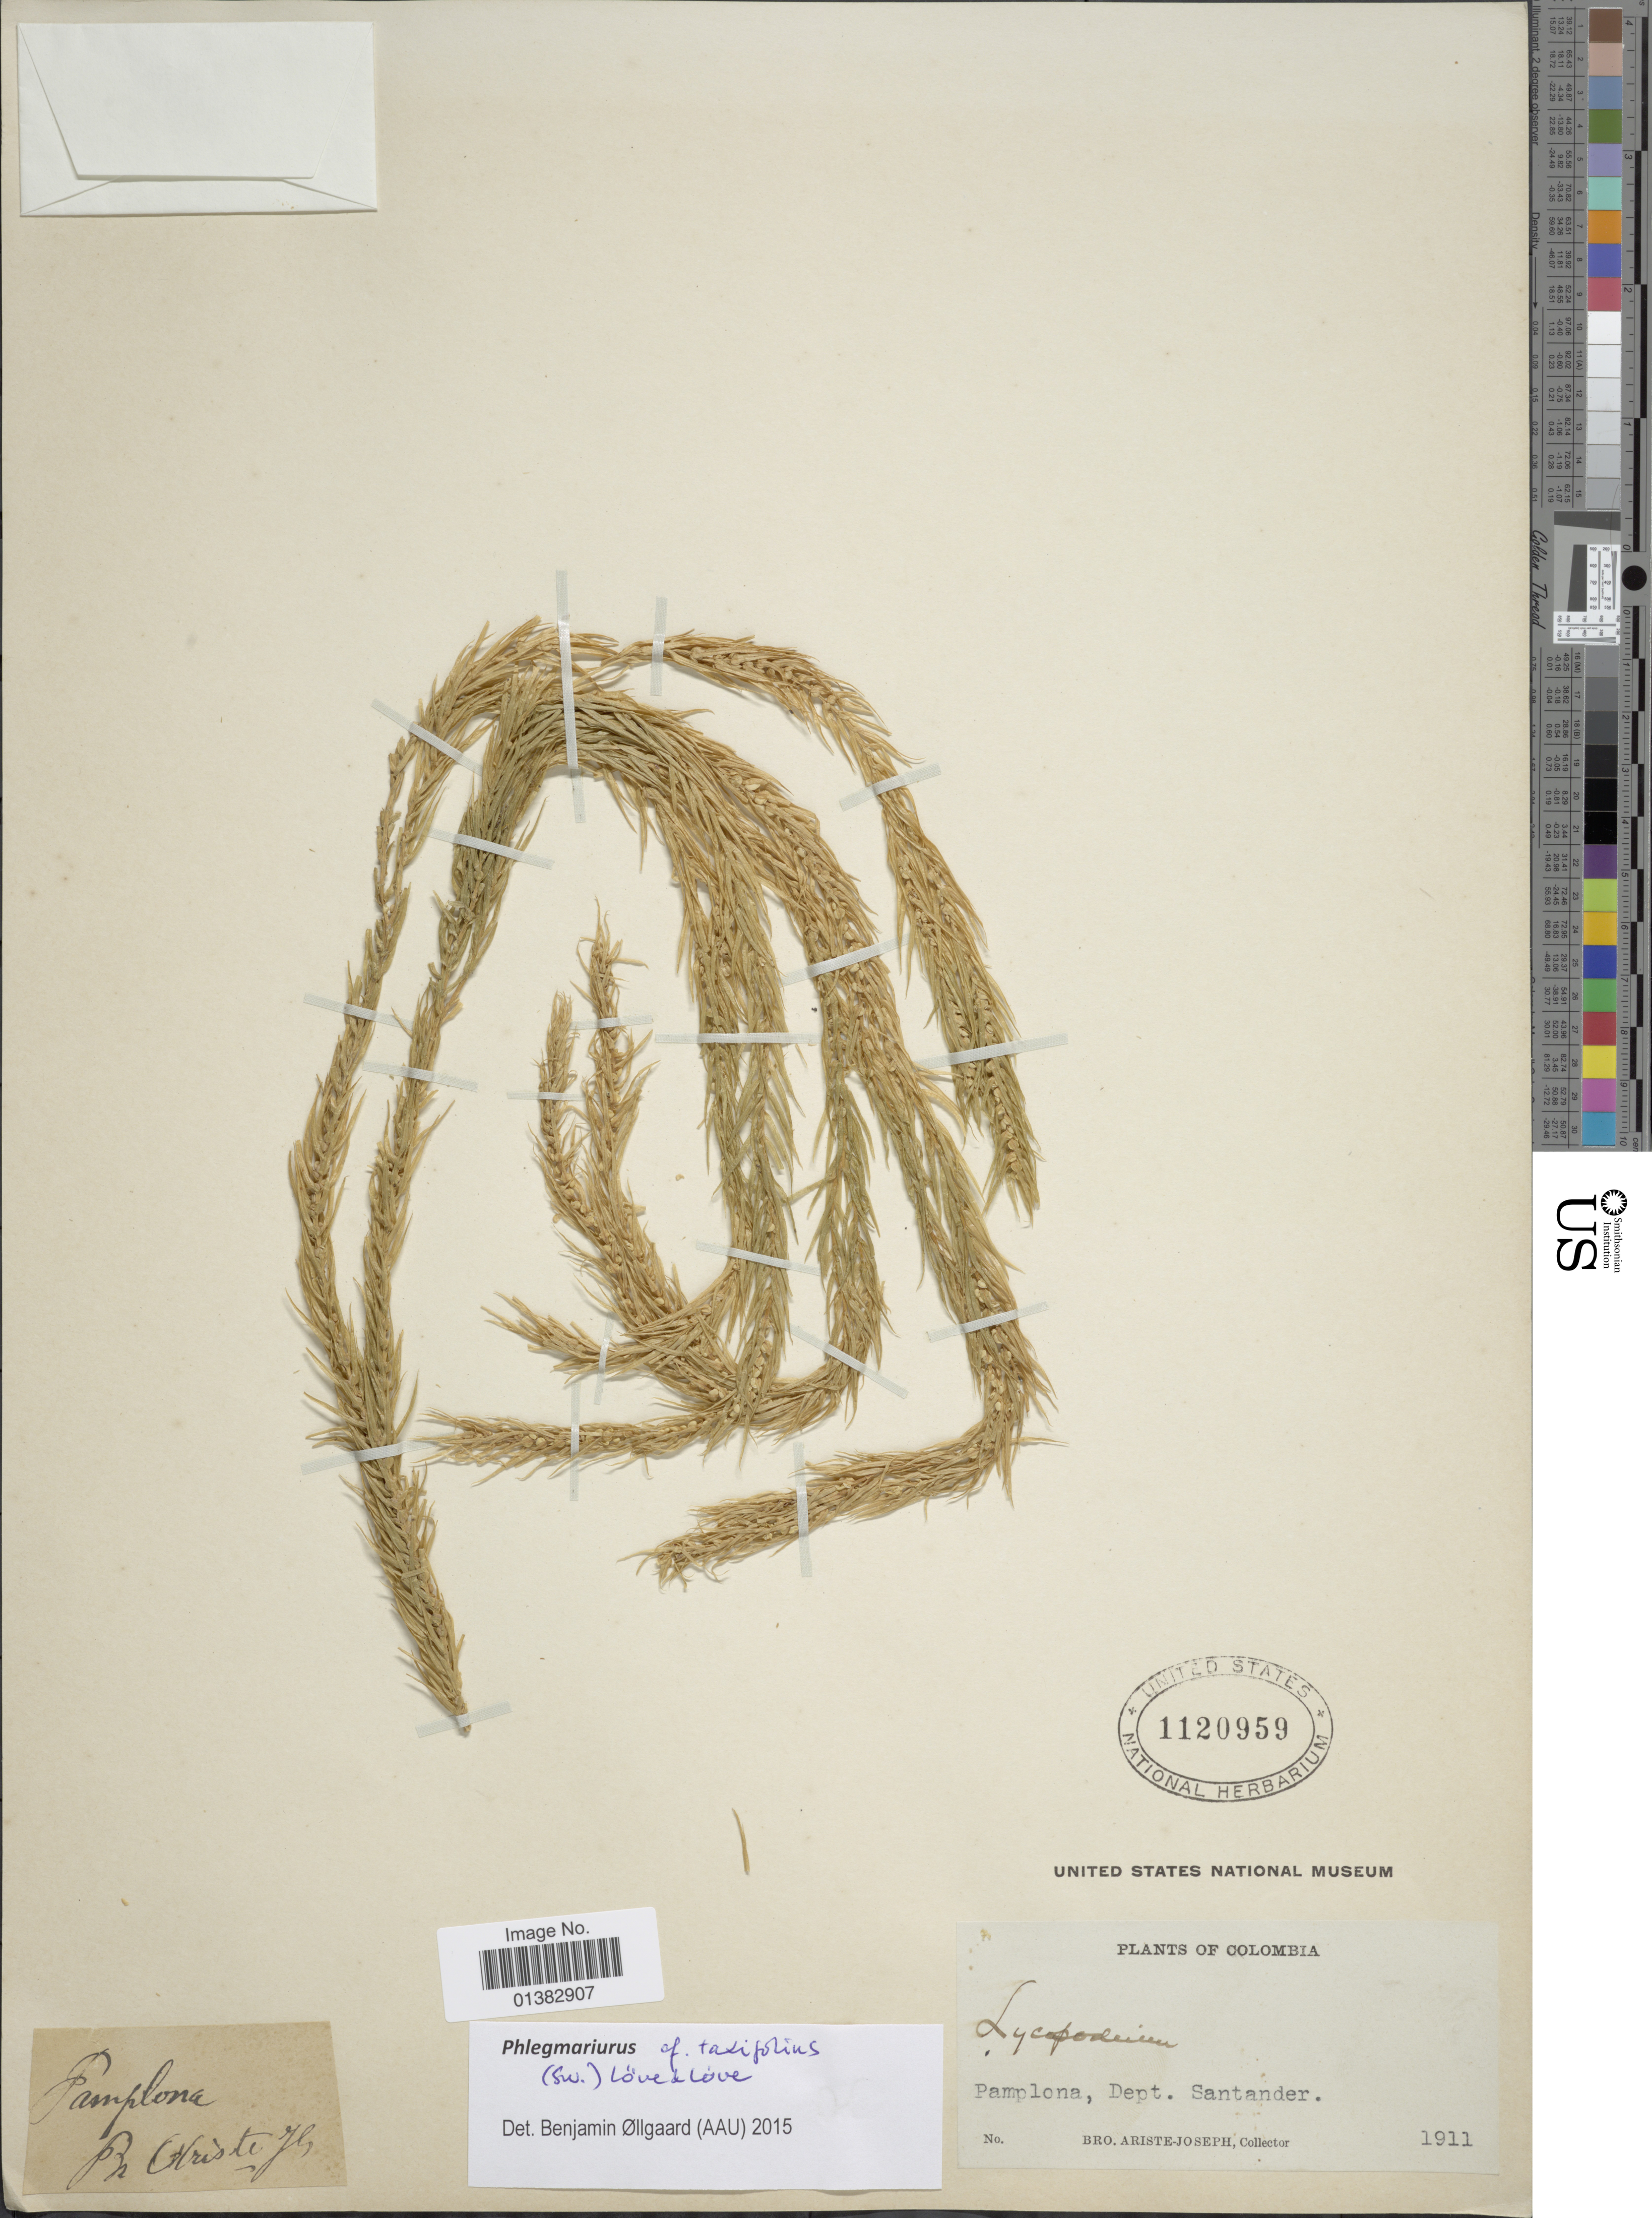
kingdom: Plantae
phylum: Tracheophyta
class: Lycopodiopsida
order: Lycopodiales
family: Lycopodiaceae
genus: Phlegmariurus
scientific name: Phlegmariurus taxifolius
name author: (Sw.) Á. Löve & D. Löve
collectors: Bro. Ariste-Joseph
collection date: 1911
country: Colombia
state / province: Santander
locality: Pamplona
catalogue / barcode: US 1120959